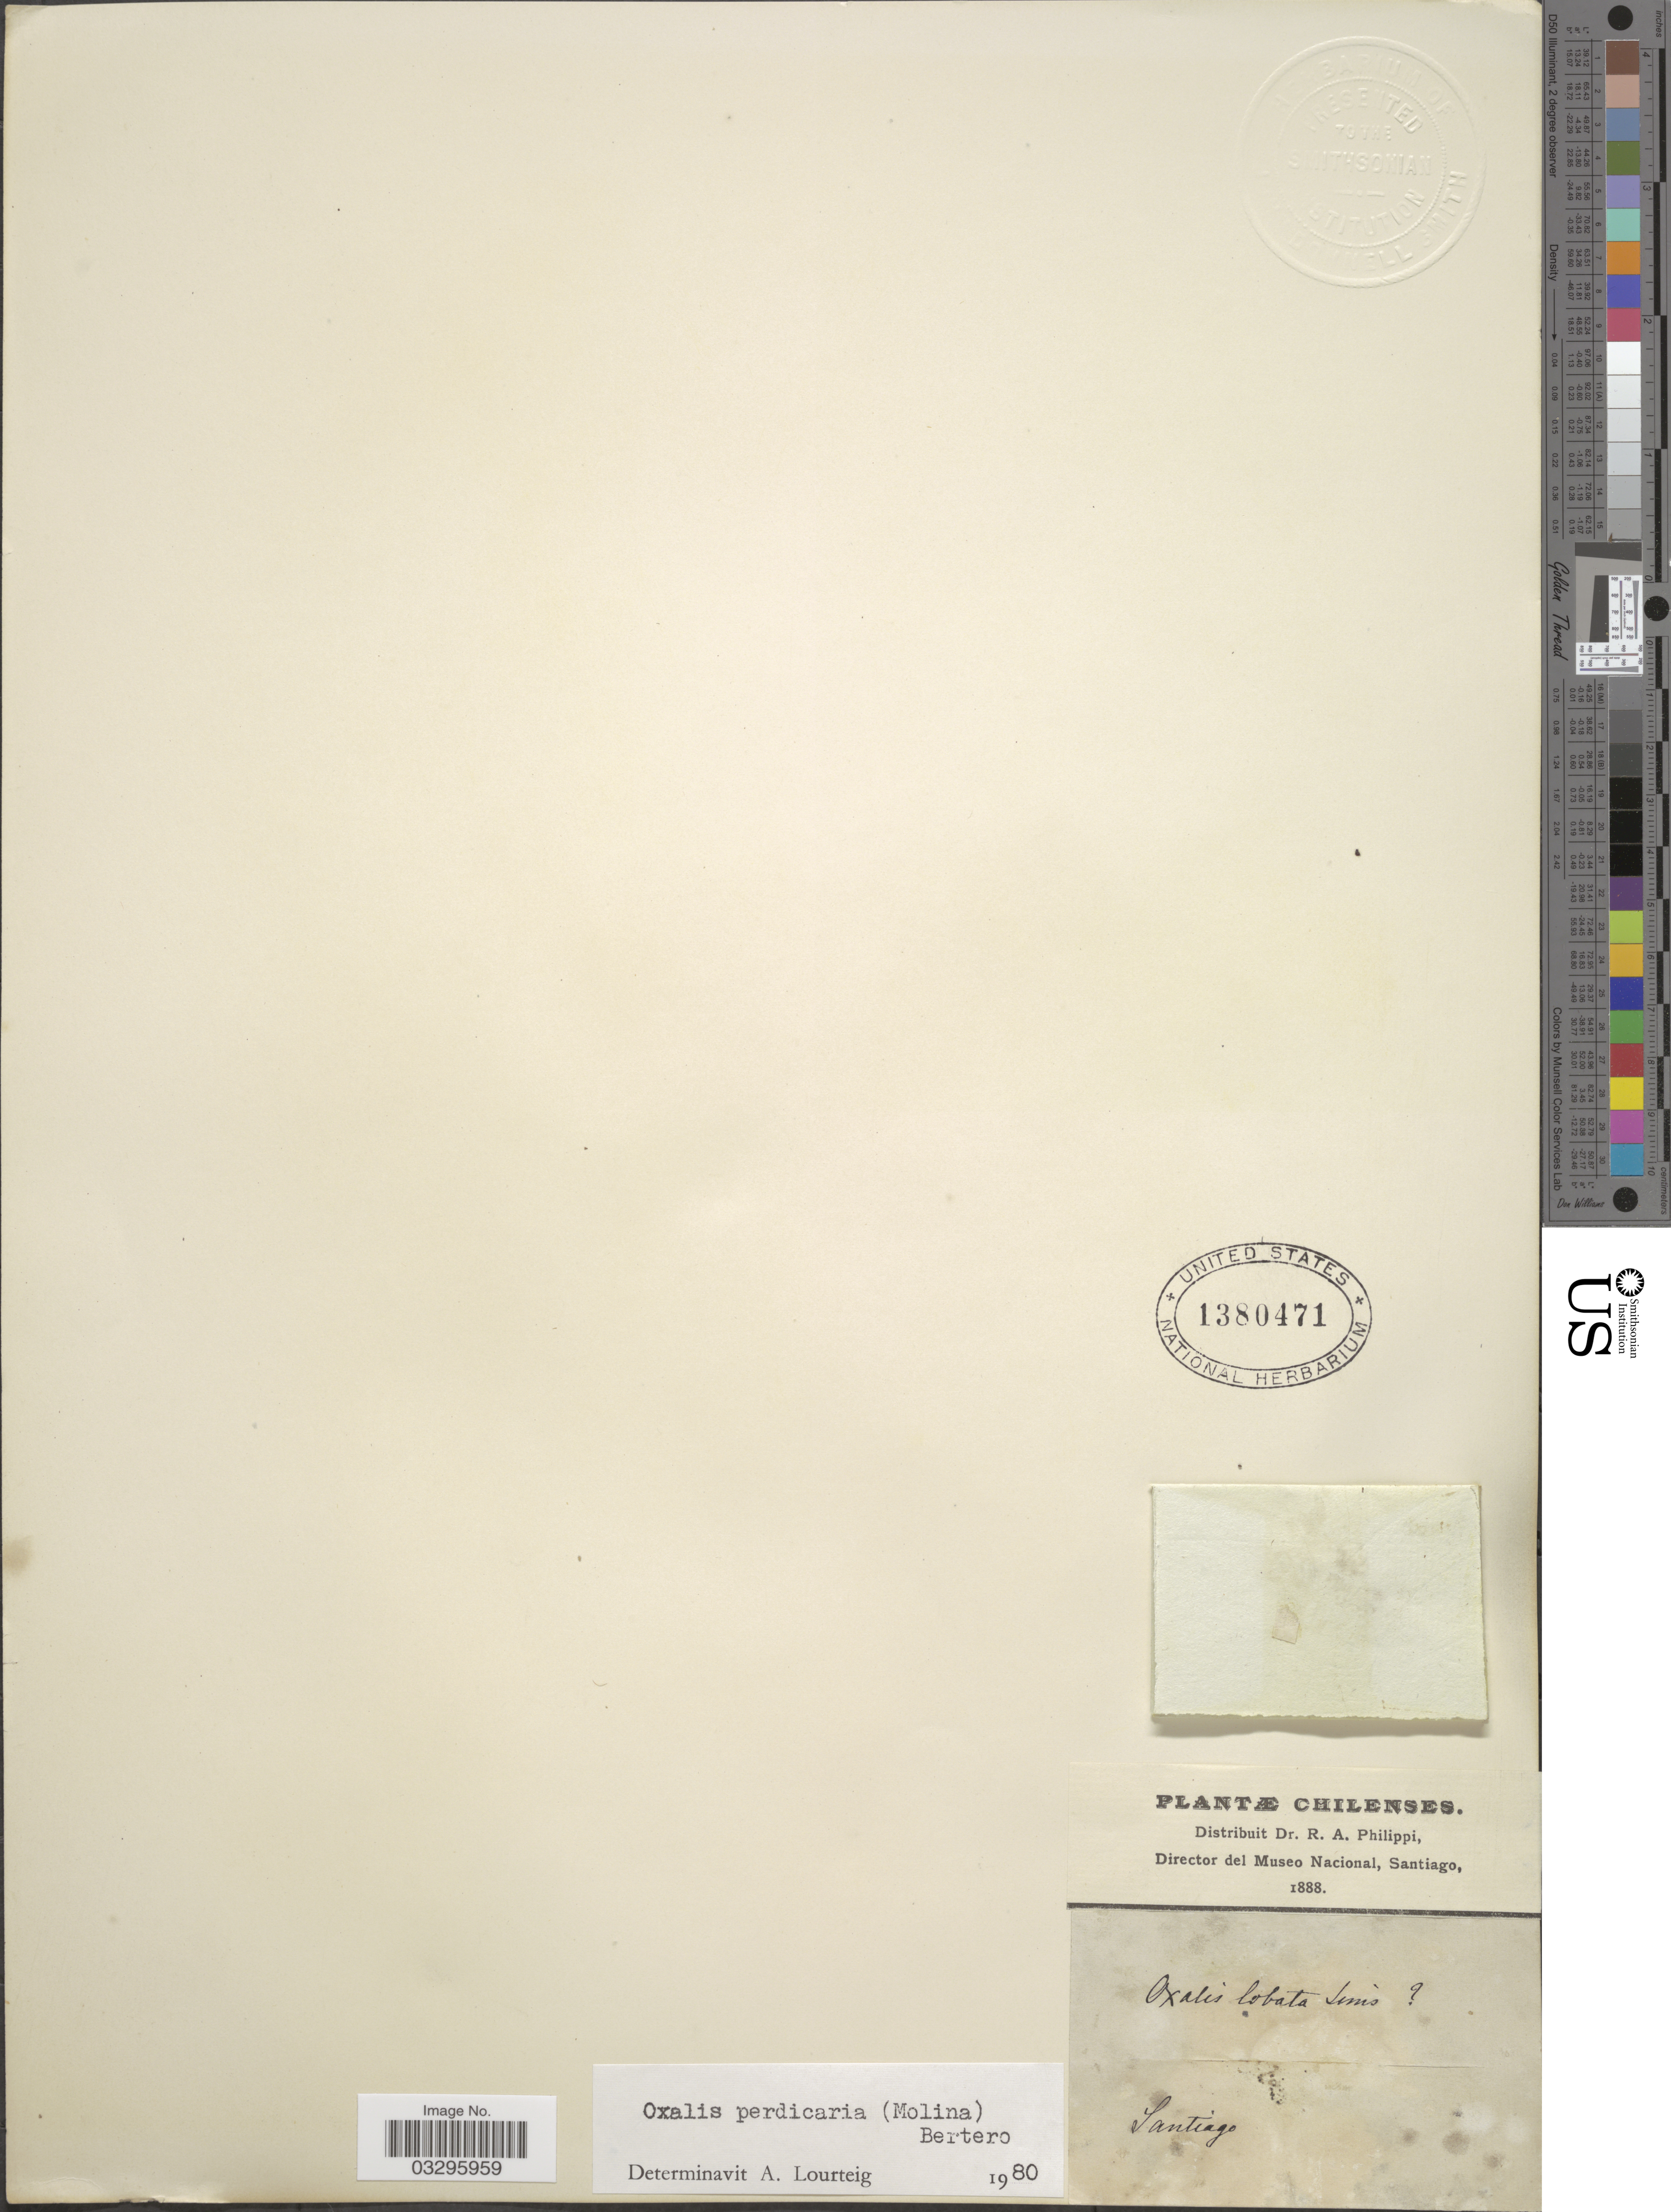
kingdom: Plantae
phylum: Tracheophyta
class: Magnoliopsida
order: Oxalidales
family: Oxalidaceae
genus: Oxalis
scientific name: Oxalis perdicaria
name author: (Molina) Bertero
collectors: ex. herb. R.A. Philippi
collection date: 1888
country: Chile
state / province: Región Metropolitana (RM)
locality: Santiago.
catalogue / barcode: US 1380471